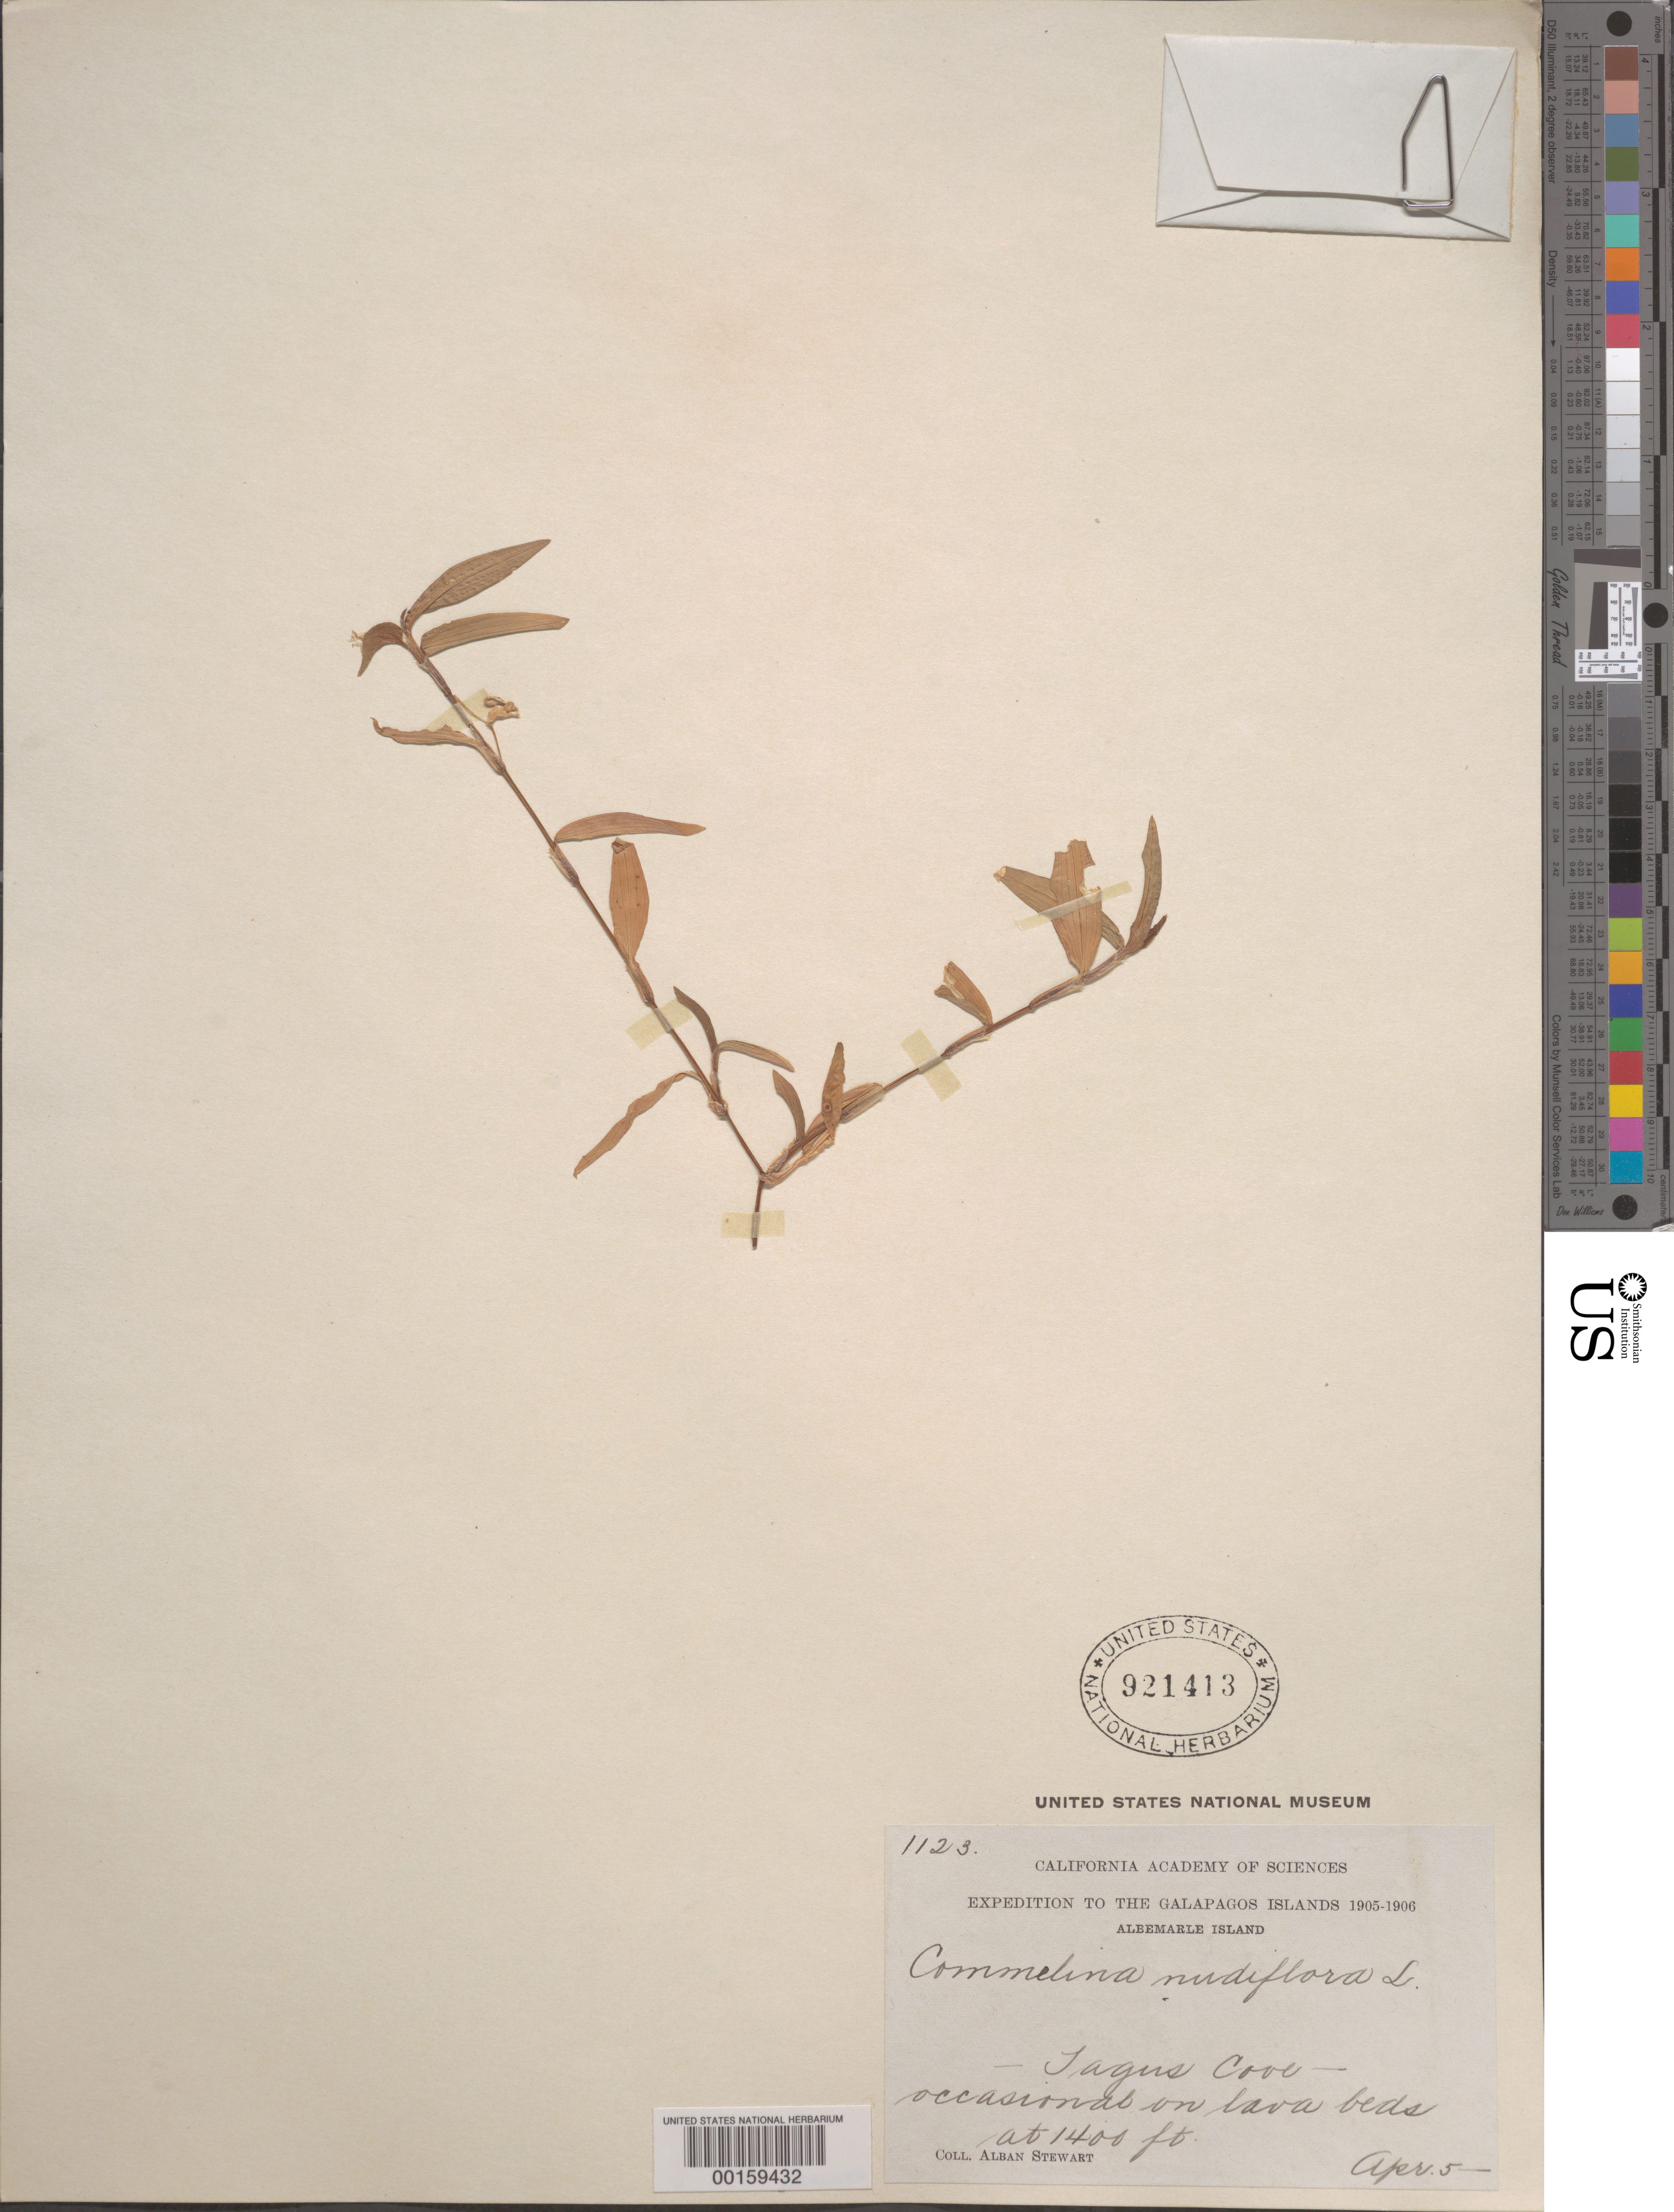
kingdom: Plantae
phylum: Tracheophyta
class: Liliopsida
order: Commelinales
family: Commelinaceae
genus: Commelina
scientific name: Commelina diffusa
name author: Burm. f.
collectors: A. Stewart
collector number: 1123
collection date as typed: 05 Apr 1906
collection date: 1906-04-05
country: Ecuador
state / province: Colón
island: Isabela [Albemarle]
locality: Tangus Cove [Albemarle I.]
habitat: Lava beds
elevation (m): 427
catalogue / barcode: US 921413